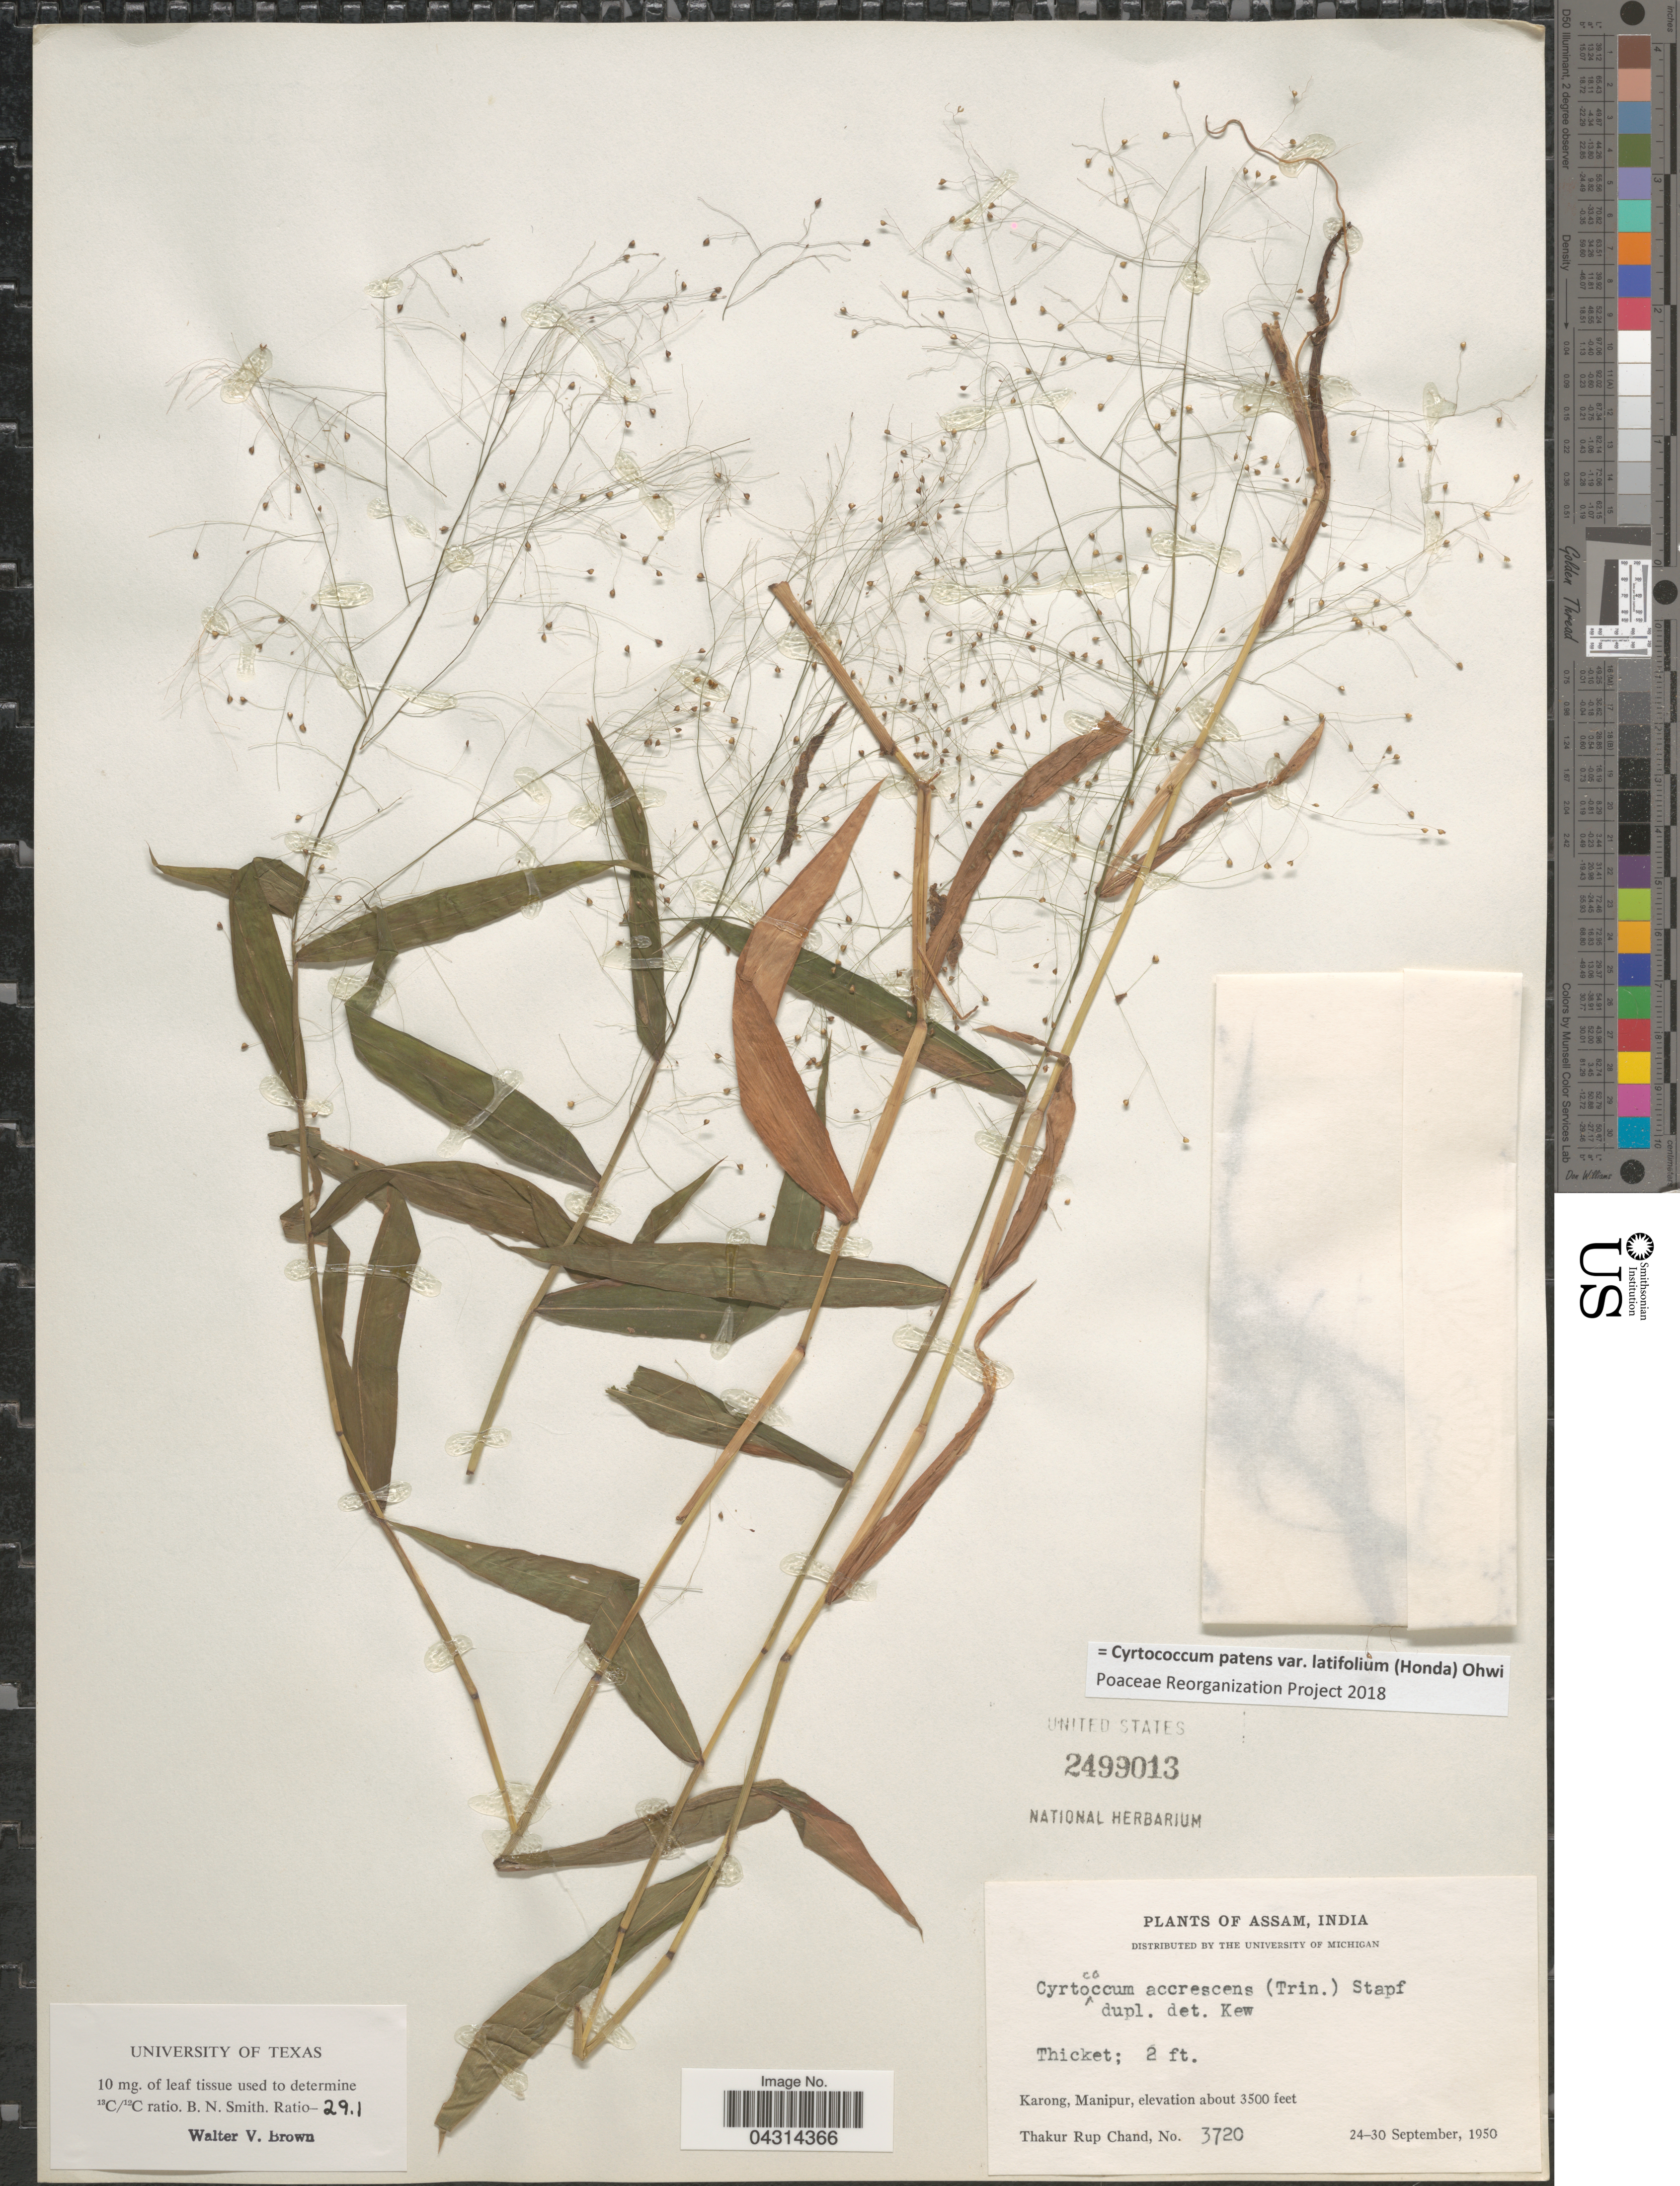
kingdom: Plantae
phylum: Tracheophyta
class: Liliopsida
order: Poales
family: Poaceae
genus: Cyrtococcum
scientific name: Cyrtococcum patens var. latifolium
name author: (Honda) Ohwi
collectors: T. R. Chand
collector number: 3720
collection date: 1950-09-24/1950-09-30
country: India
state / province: Manipur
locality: Karong, Manipur.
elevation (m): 1067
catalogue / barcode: US 2499013